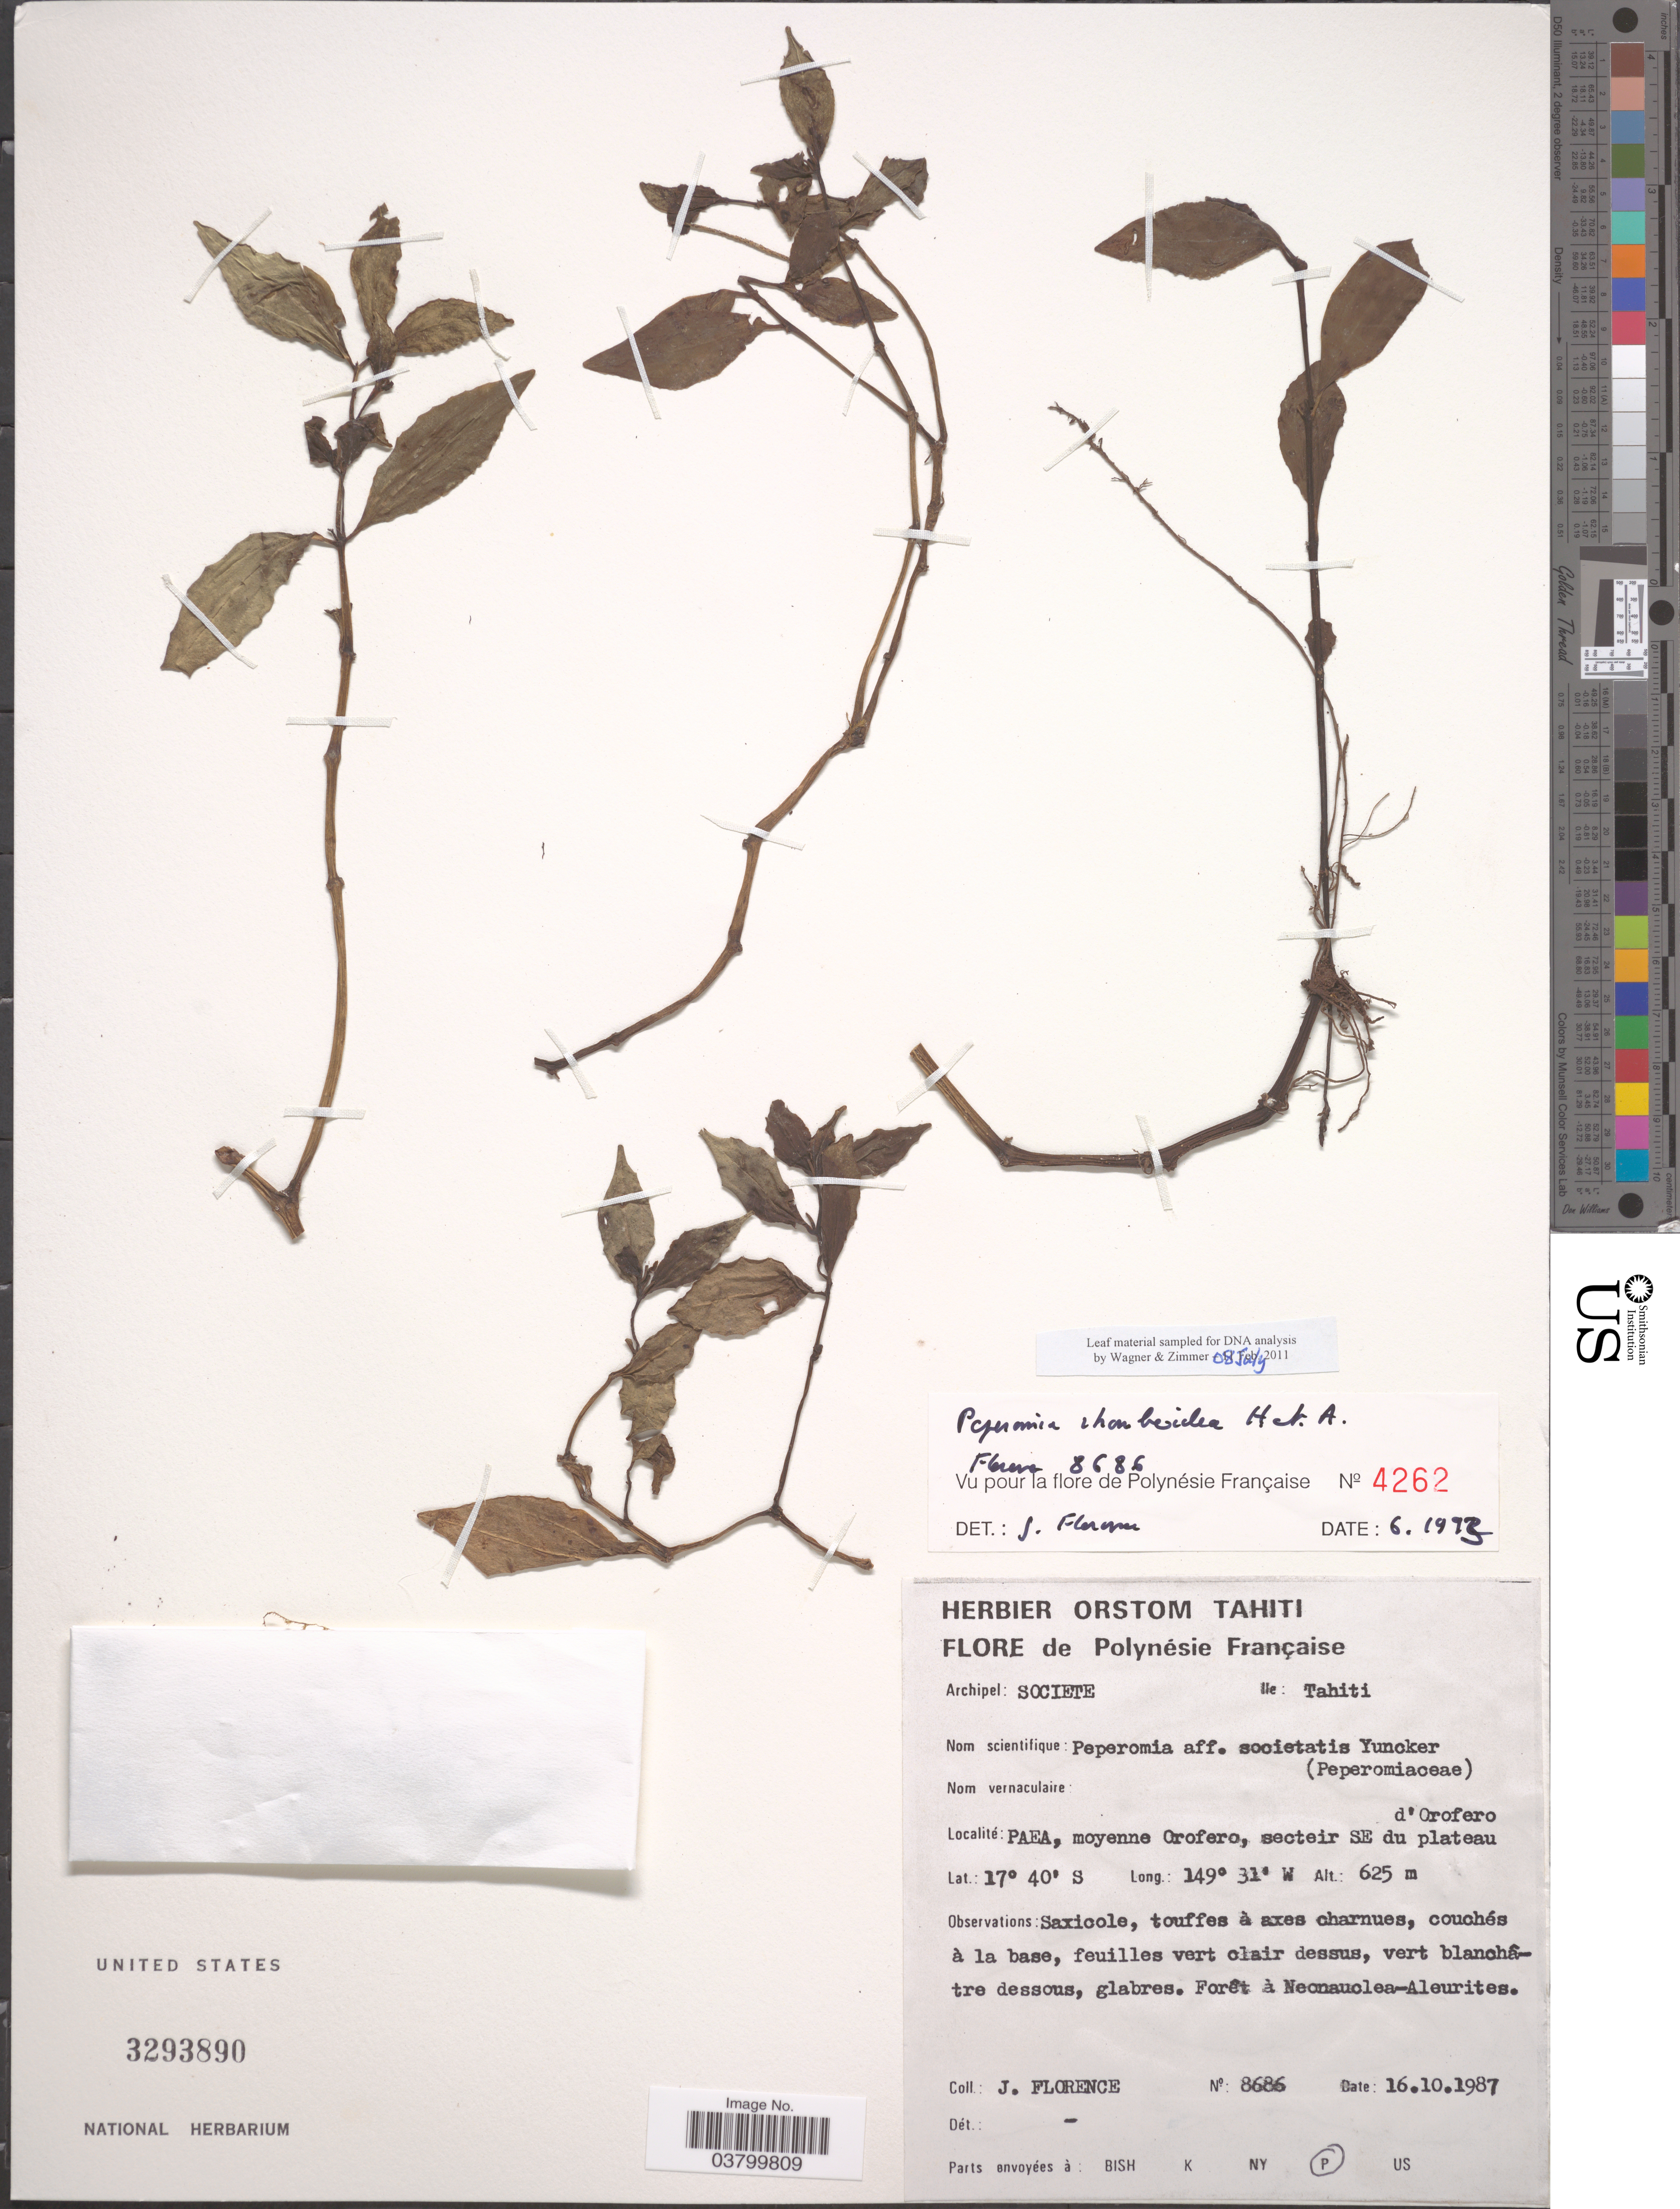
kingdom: Plantae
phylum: Tracheophyta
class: Magnoliopsida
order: Piperales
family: Piperaceae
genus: Peperomia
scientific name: Peperomia rhomboidea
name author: Hook. & Arn.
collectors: J. Florence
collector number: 8686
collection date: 1987-10-16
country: French Polynesia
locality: Archipel: Societe. Ile: Tahiti. Paea, moyenne Orofero, sectier SE du plateau d'Orofero.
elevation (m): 625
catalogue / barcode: US 3293890